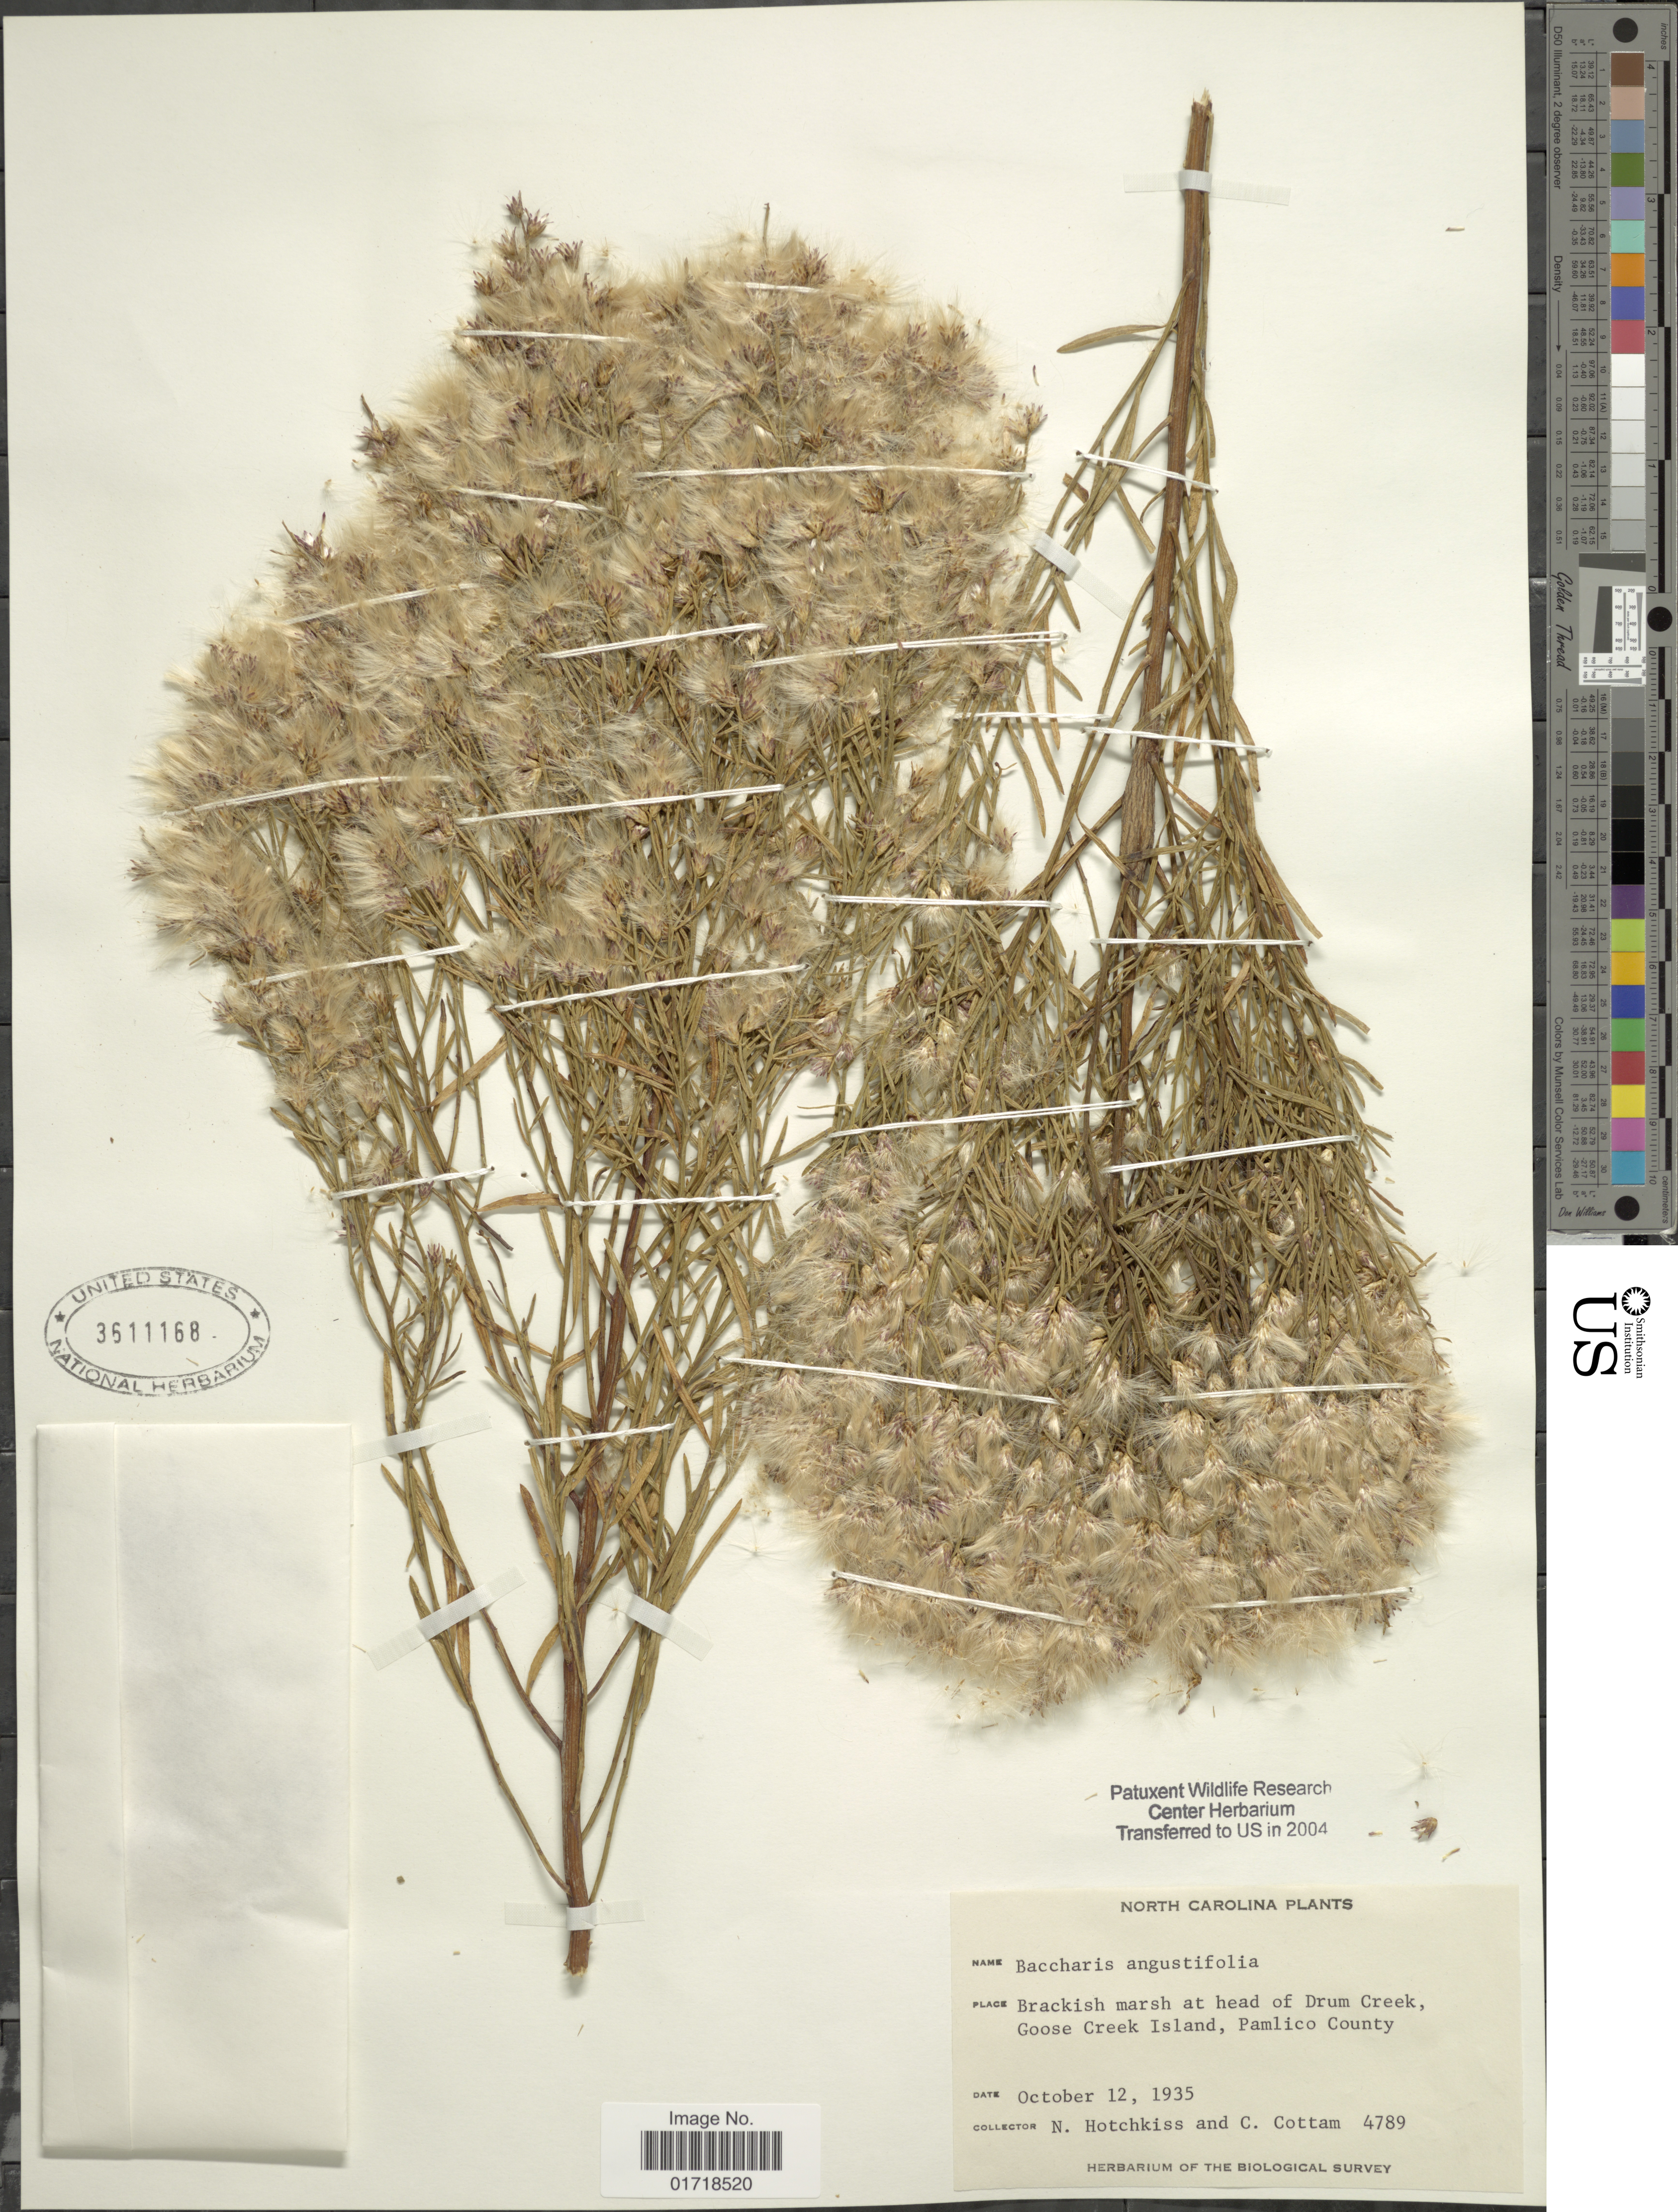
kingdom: Plantae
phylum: Tracheophyta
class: Magnoliopsida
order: Asterales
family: Asteraceae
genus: Baccharis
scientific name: Baccharis angustifolia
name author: Michx.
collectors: N. Hotchkiss & C. Cottam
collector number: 4789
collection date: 1935-10-12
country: United States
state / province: North Carolina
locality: North Carolina, Brackish marsh at head of Drum Creek, Goose Creek Island, Pamlico County.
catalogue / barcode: US 3611168